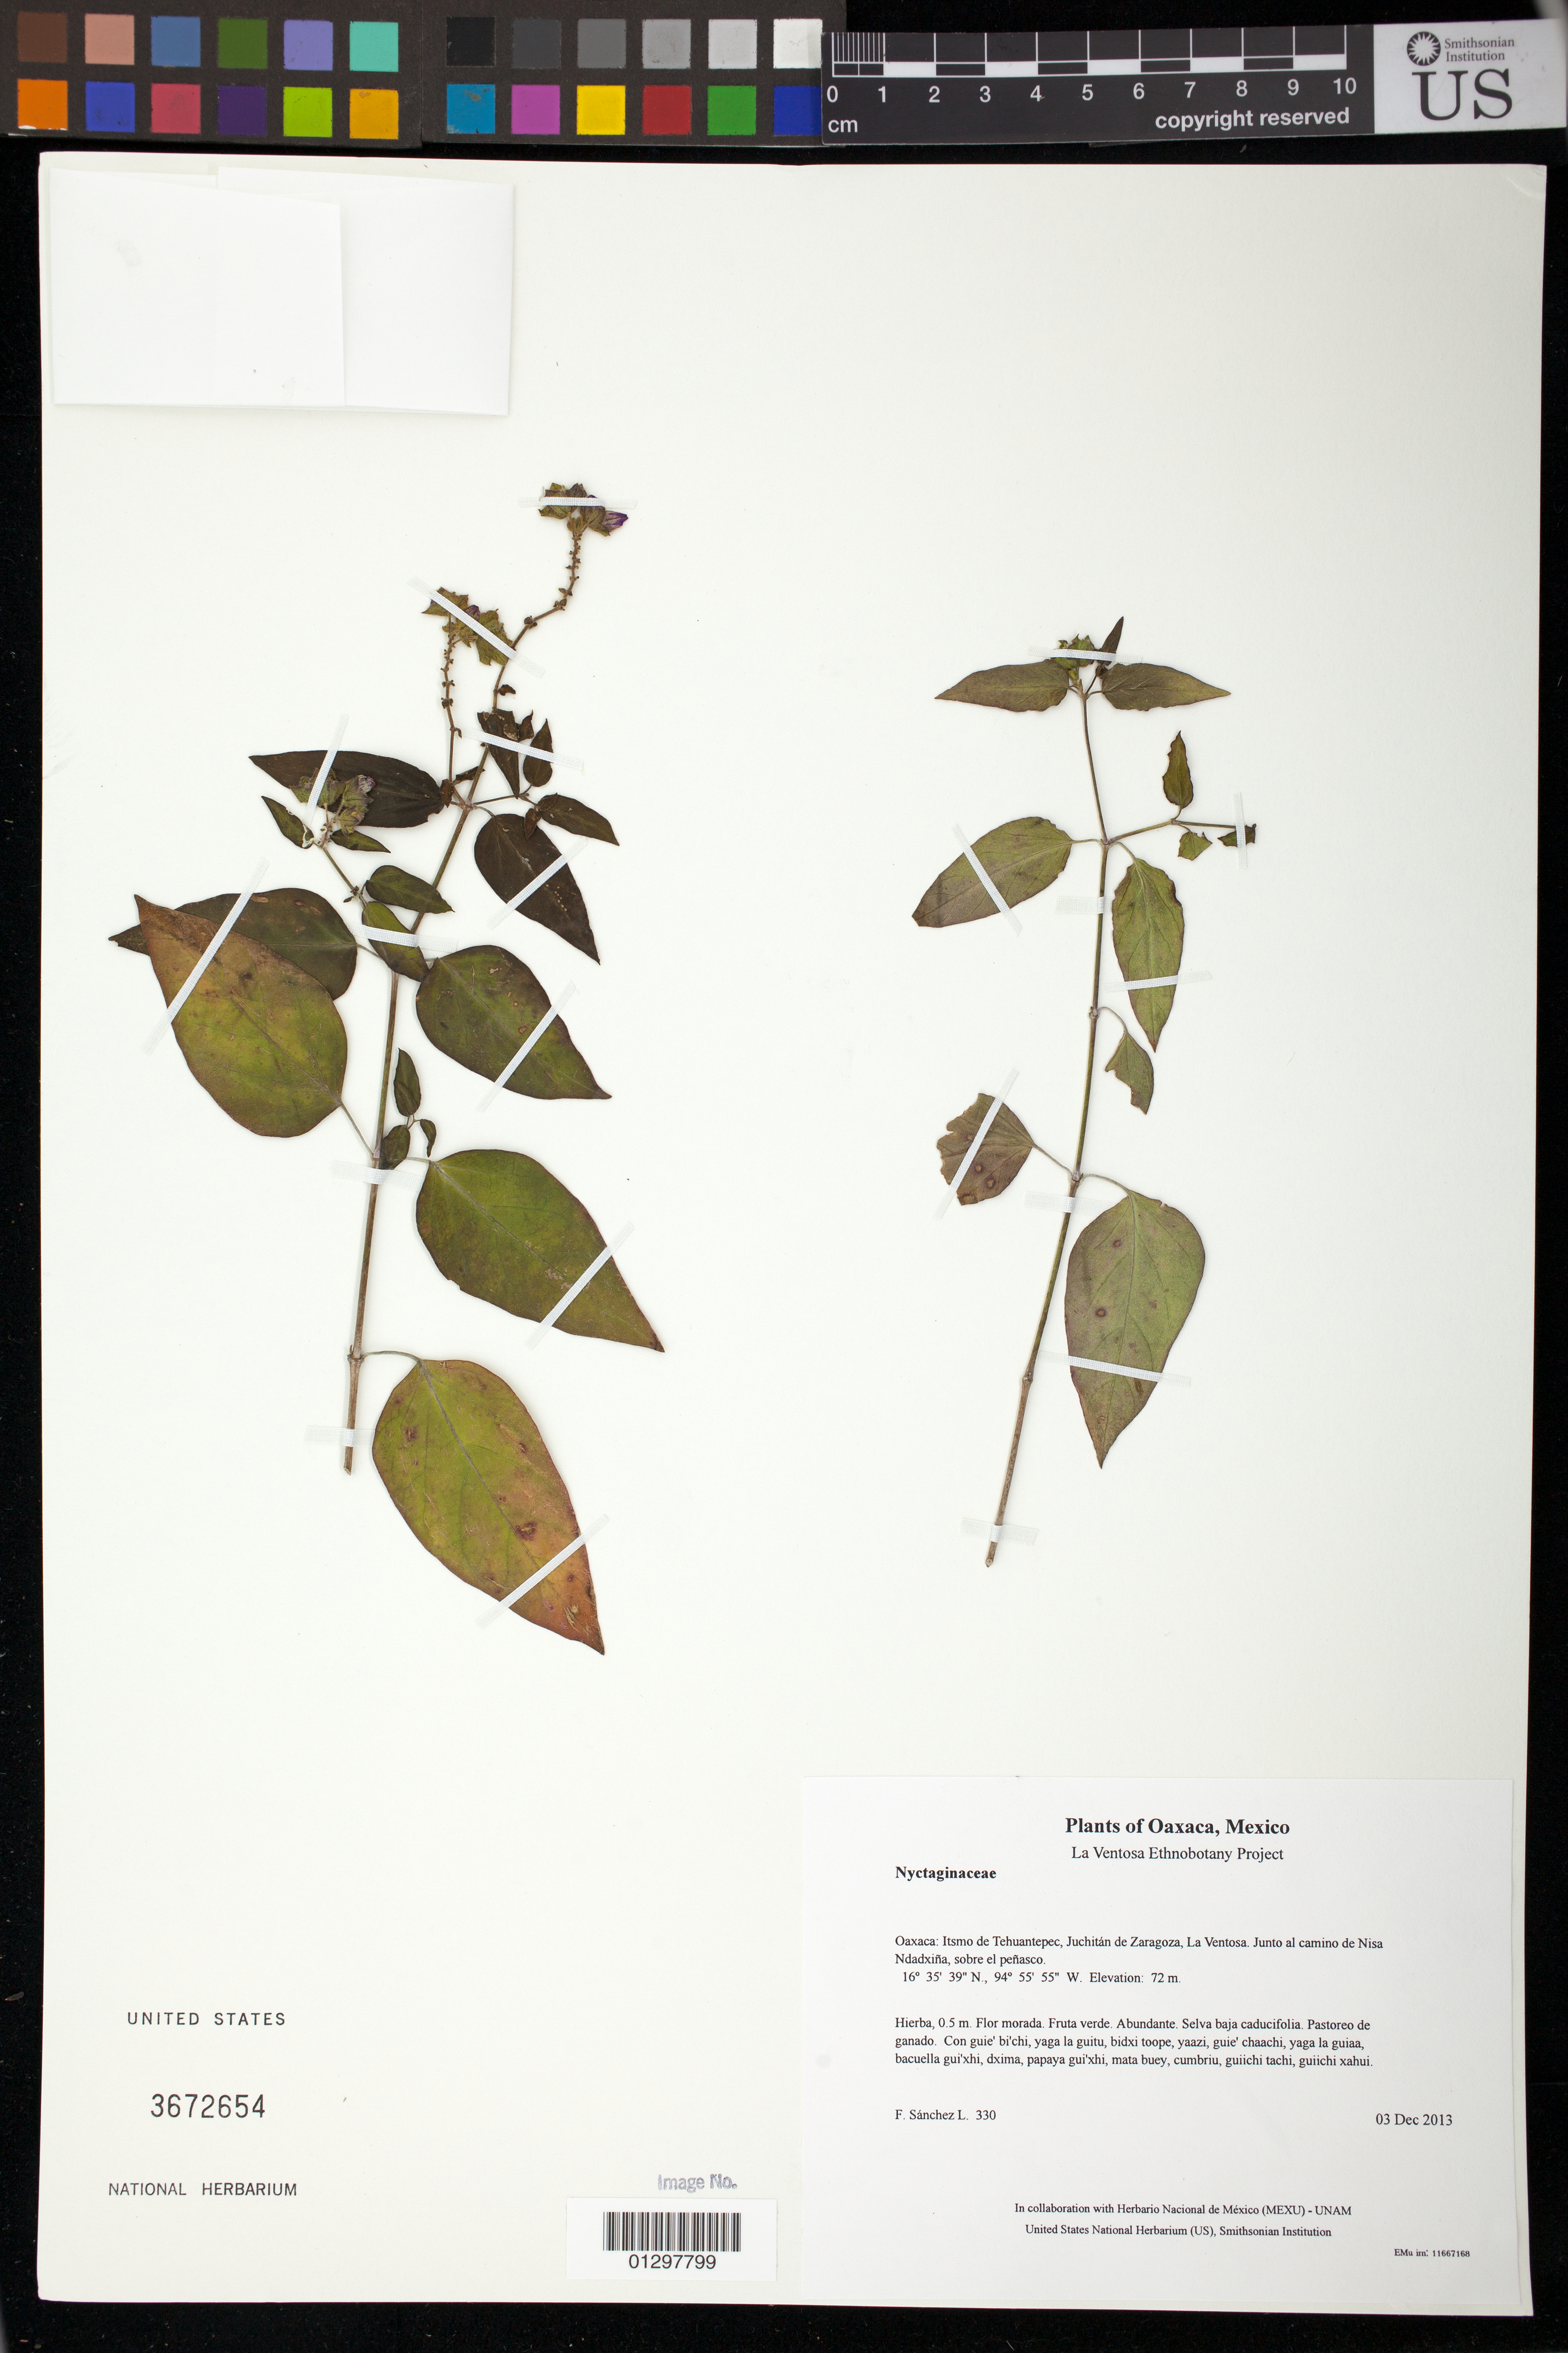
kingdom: Plantae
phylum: Tracheophyta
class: Magnoliopsida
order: Caryophyllales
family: Nyctaginaceae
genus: Mirabilis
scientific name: Mirabilis suffruticosa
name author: (Standl.) Standl.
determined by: Hernandez L., Patricia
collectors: F. Sánchez L.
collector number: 330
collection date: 2013-12-03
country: Mexico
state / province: Oaxaca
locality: Itsmo de Tehuantepec, Juchitán de Zaragoza, La Ventosa. Junto al camino de Nisa Ndadxiña, sobre el peñasco.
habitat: Selva baja caducifolia. Pastoreo de ganado.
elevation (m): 72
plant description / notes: JEBOT, MEXU, SERO, US; Guixi bandaga. 0.5 m. Guie' nagu. Cuaananaxhi naga'. Stale.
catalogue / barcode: US 3672654